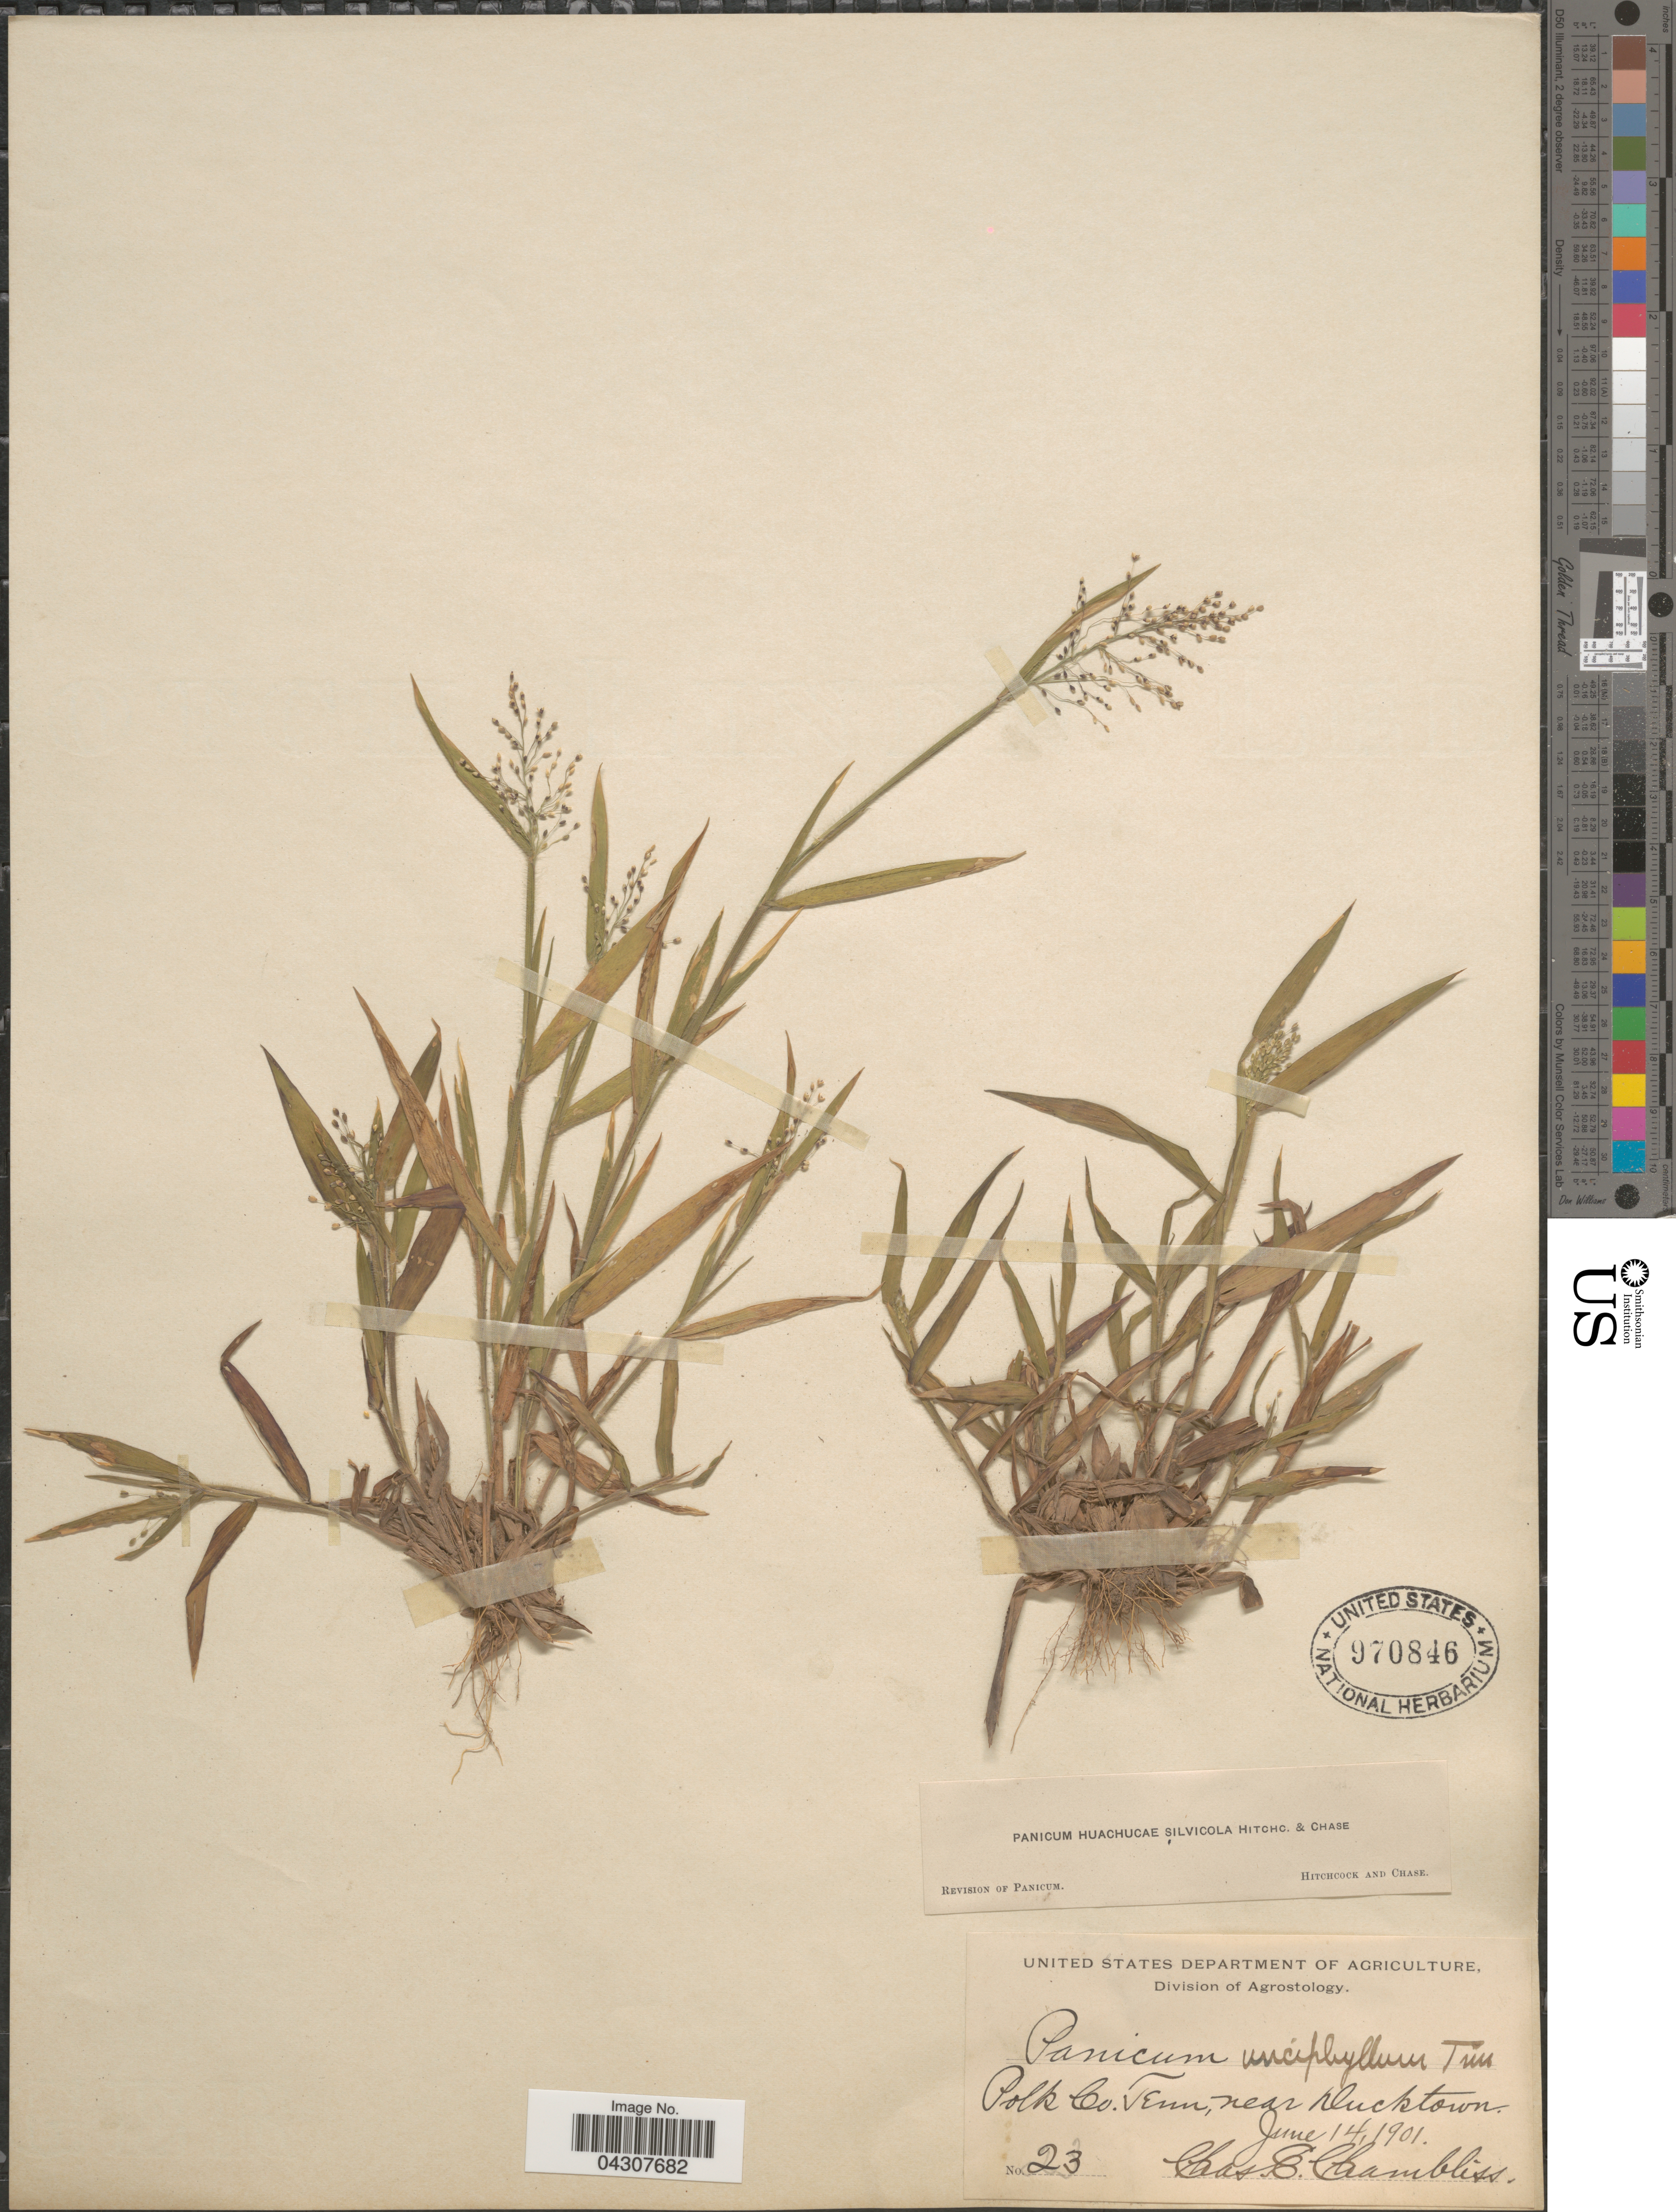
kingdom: Plantae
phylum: Tracheophyta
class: Liliopsida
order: Poales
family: Poaceae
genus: Dichanthelium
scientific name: Dichanthelium acuminatum var. acuminatum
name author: (Sw.) Gould & C.A. Clark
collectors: C. Chambliss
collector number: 23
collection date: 1901-06-14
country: United States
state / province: Tennessee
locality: Polk Co., near Ducktown.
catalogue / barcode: US 970846